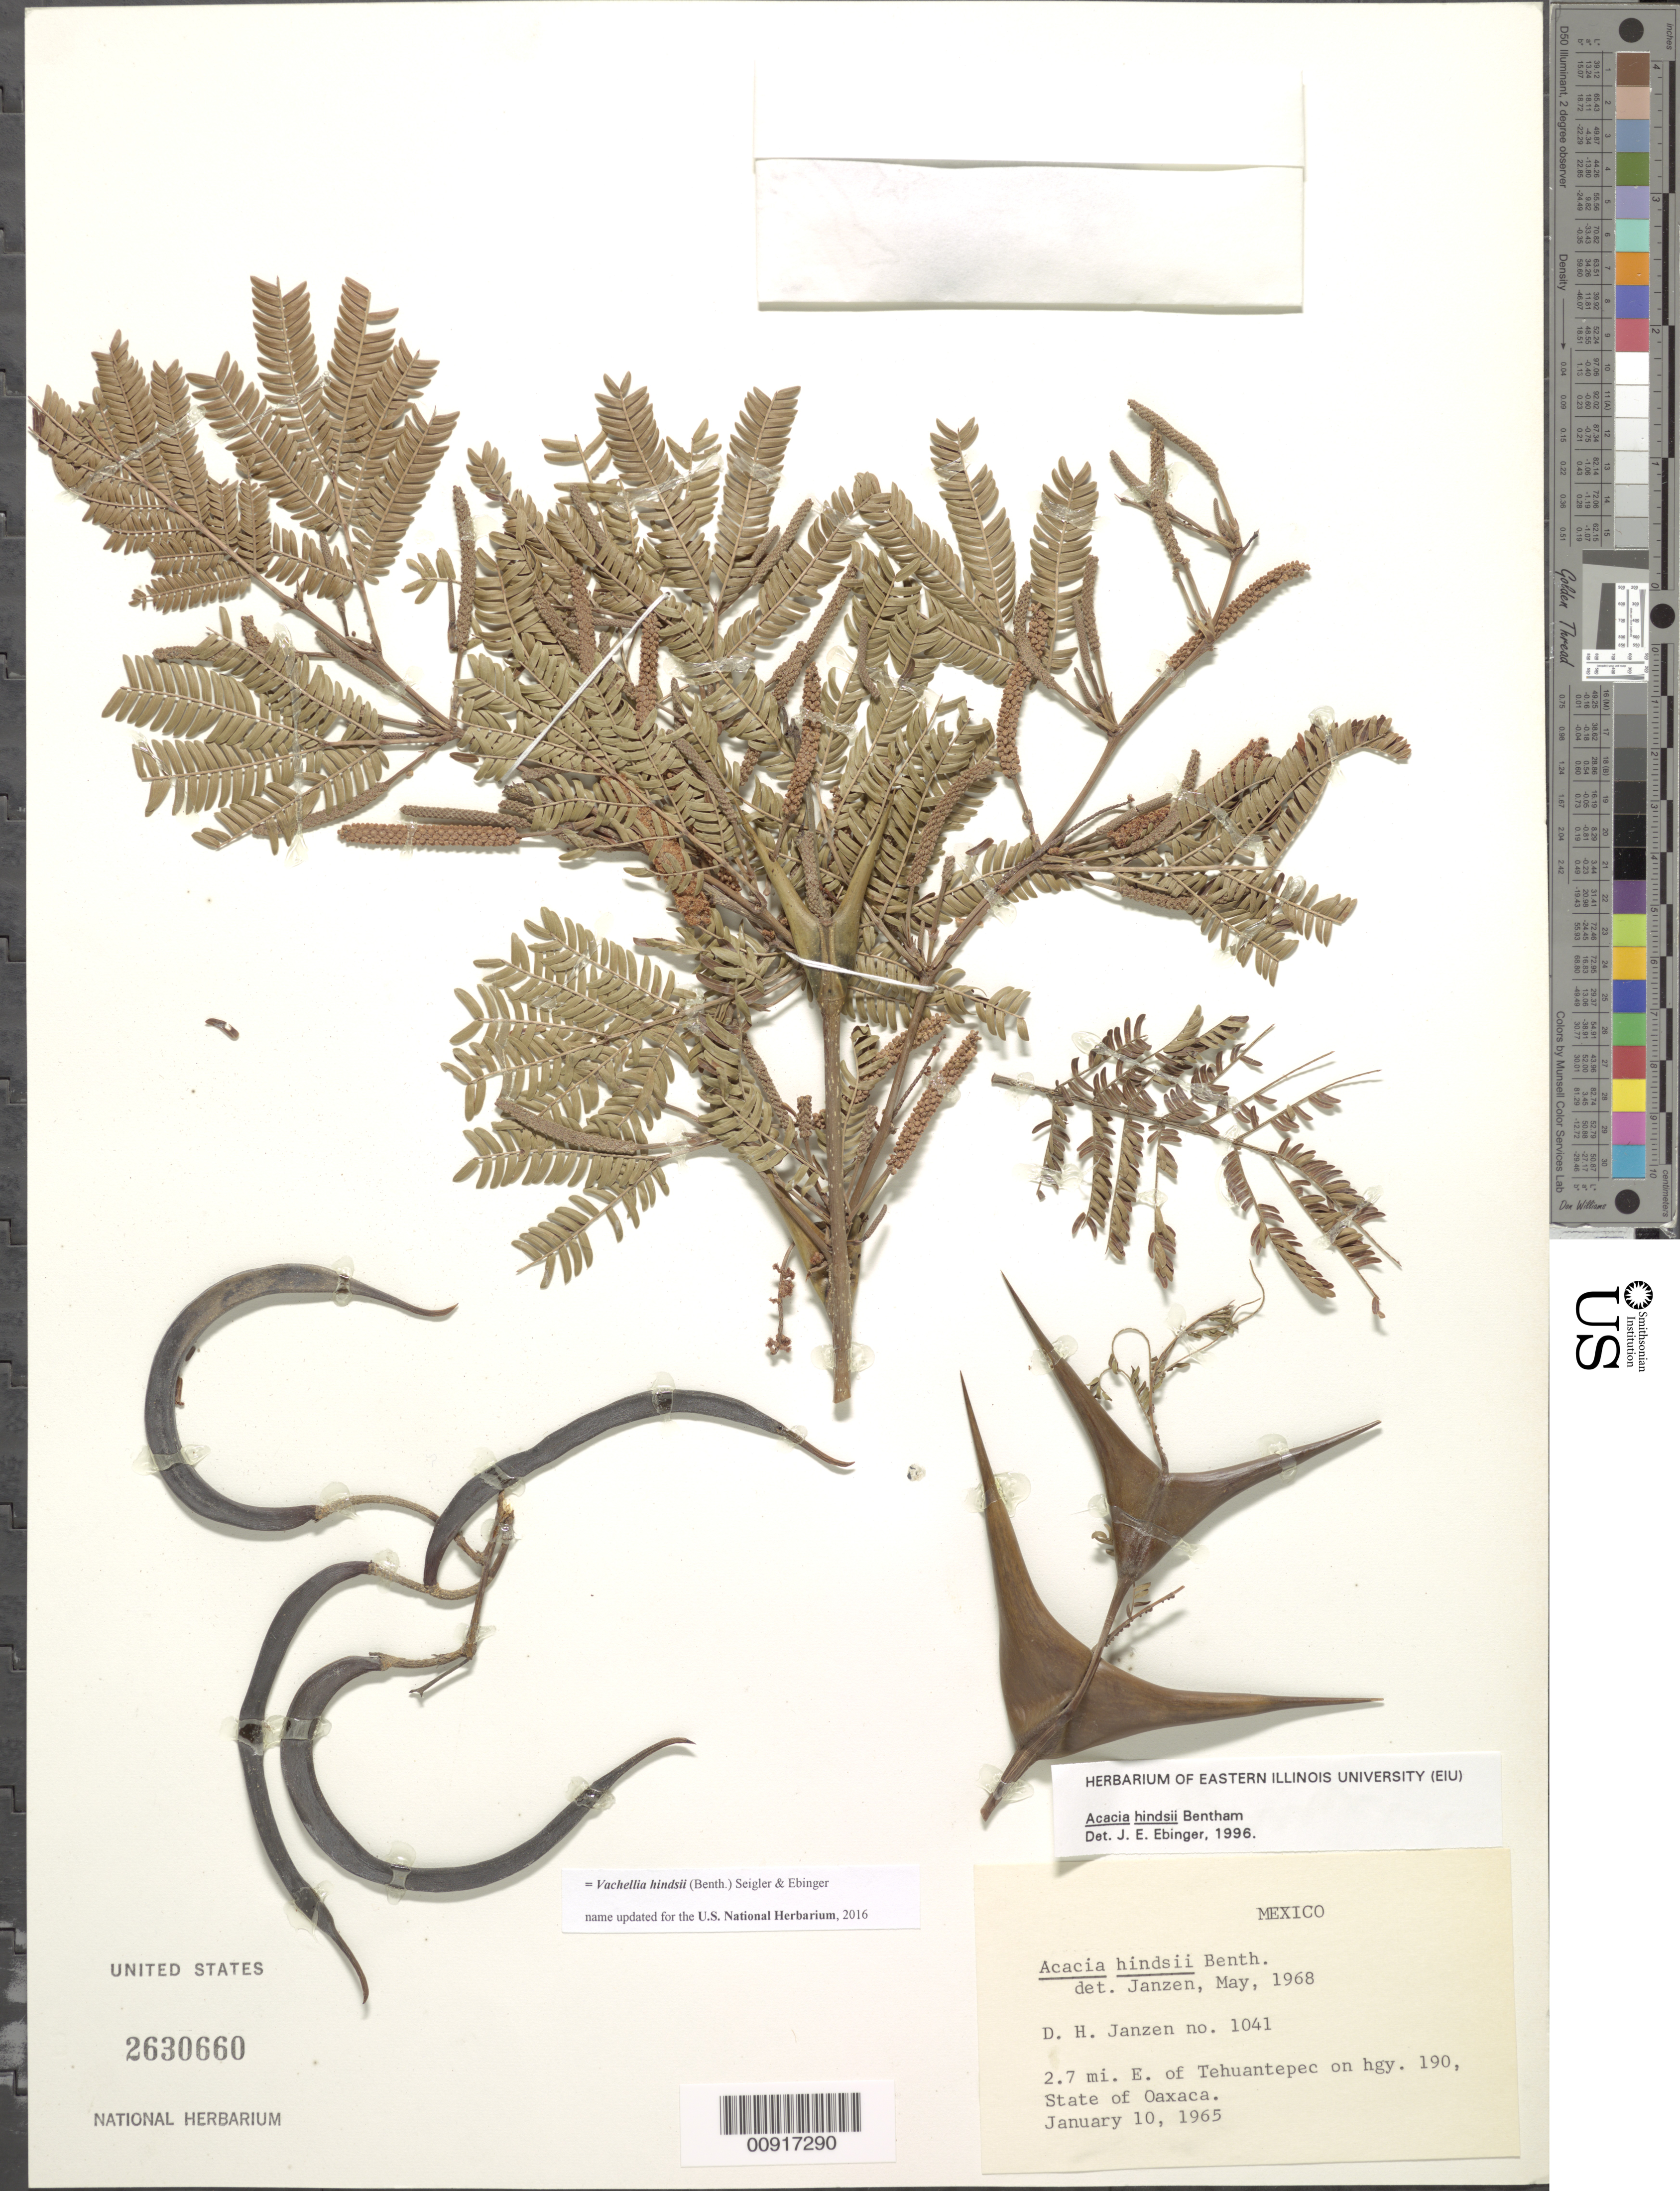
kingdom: Plantae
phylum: Tracheophyta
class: Magnoliopsida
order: Fabales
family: Fabaceae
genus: Vachellia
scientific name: Vachellia hindsii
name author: (Benth.) Seigler & Ebinger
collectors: D. Janzen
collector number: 1041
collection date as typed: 10 Jan 1965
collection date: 1965-01-10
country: Mexico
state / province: Oaxaca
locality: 2.7 mi E. of Tehuantepec on hwy. 190, State of Oaxaca.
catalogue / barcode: US 2630660